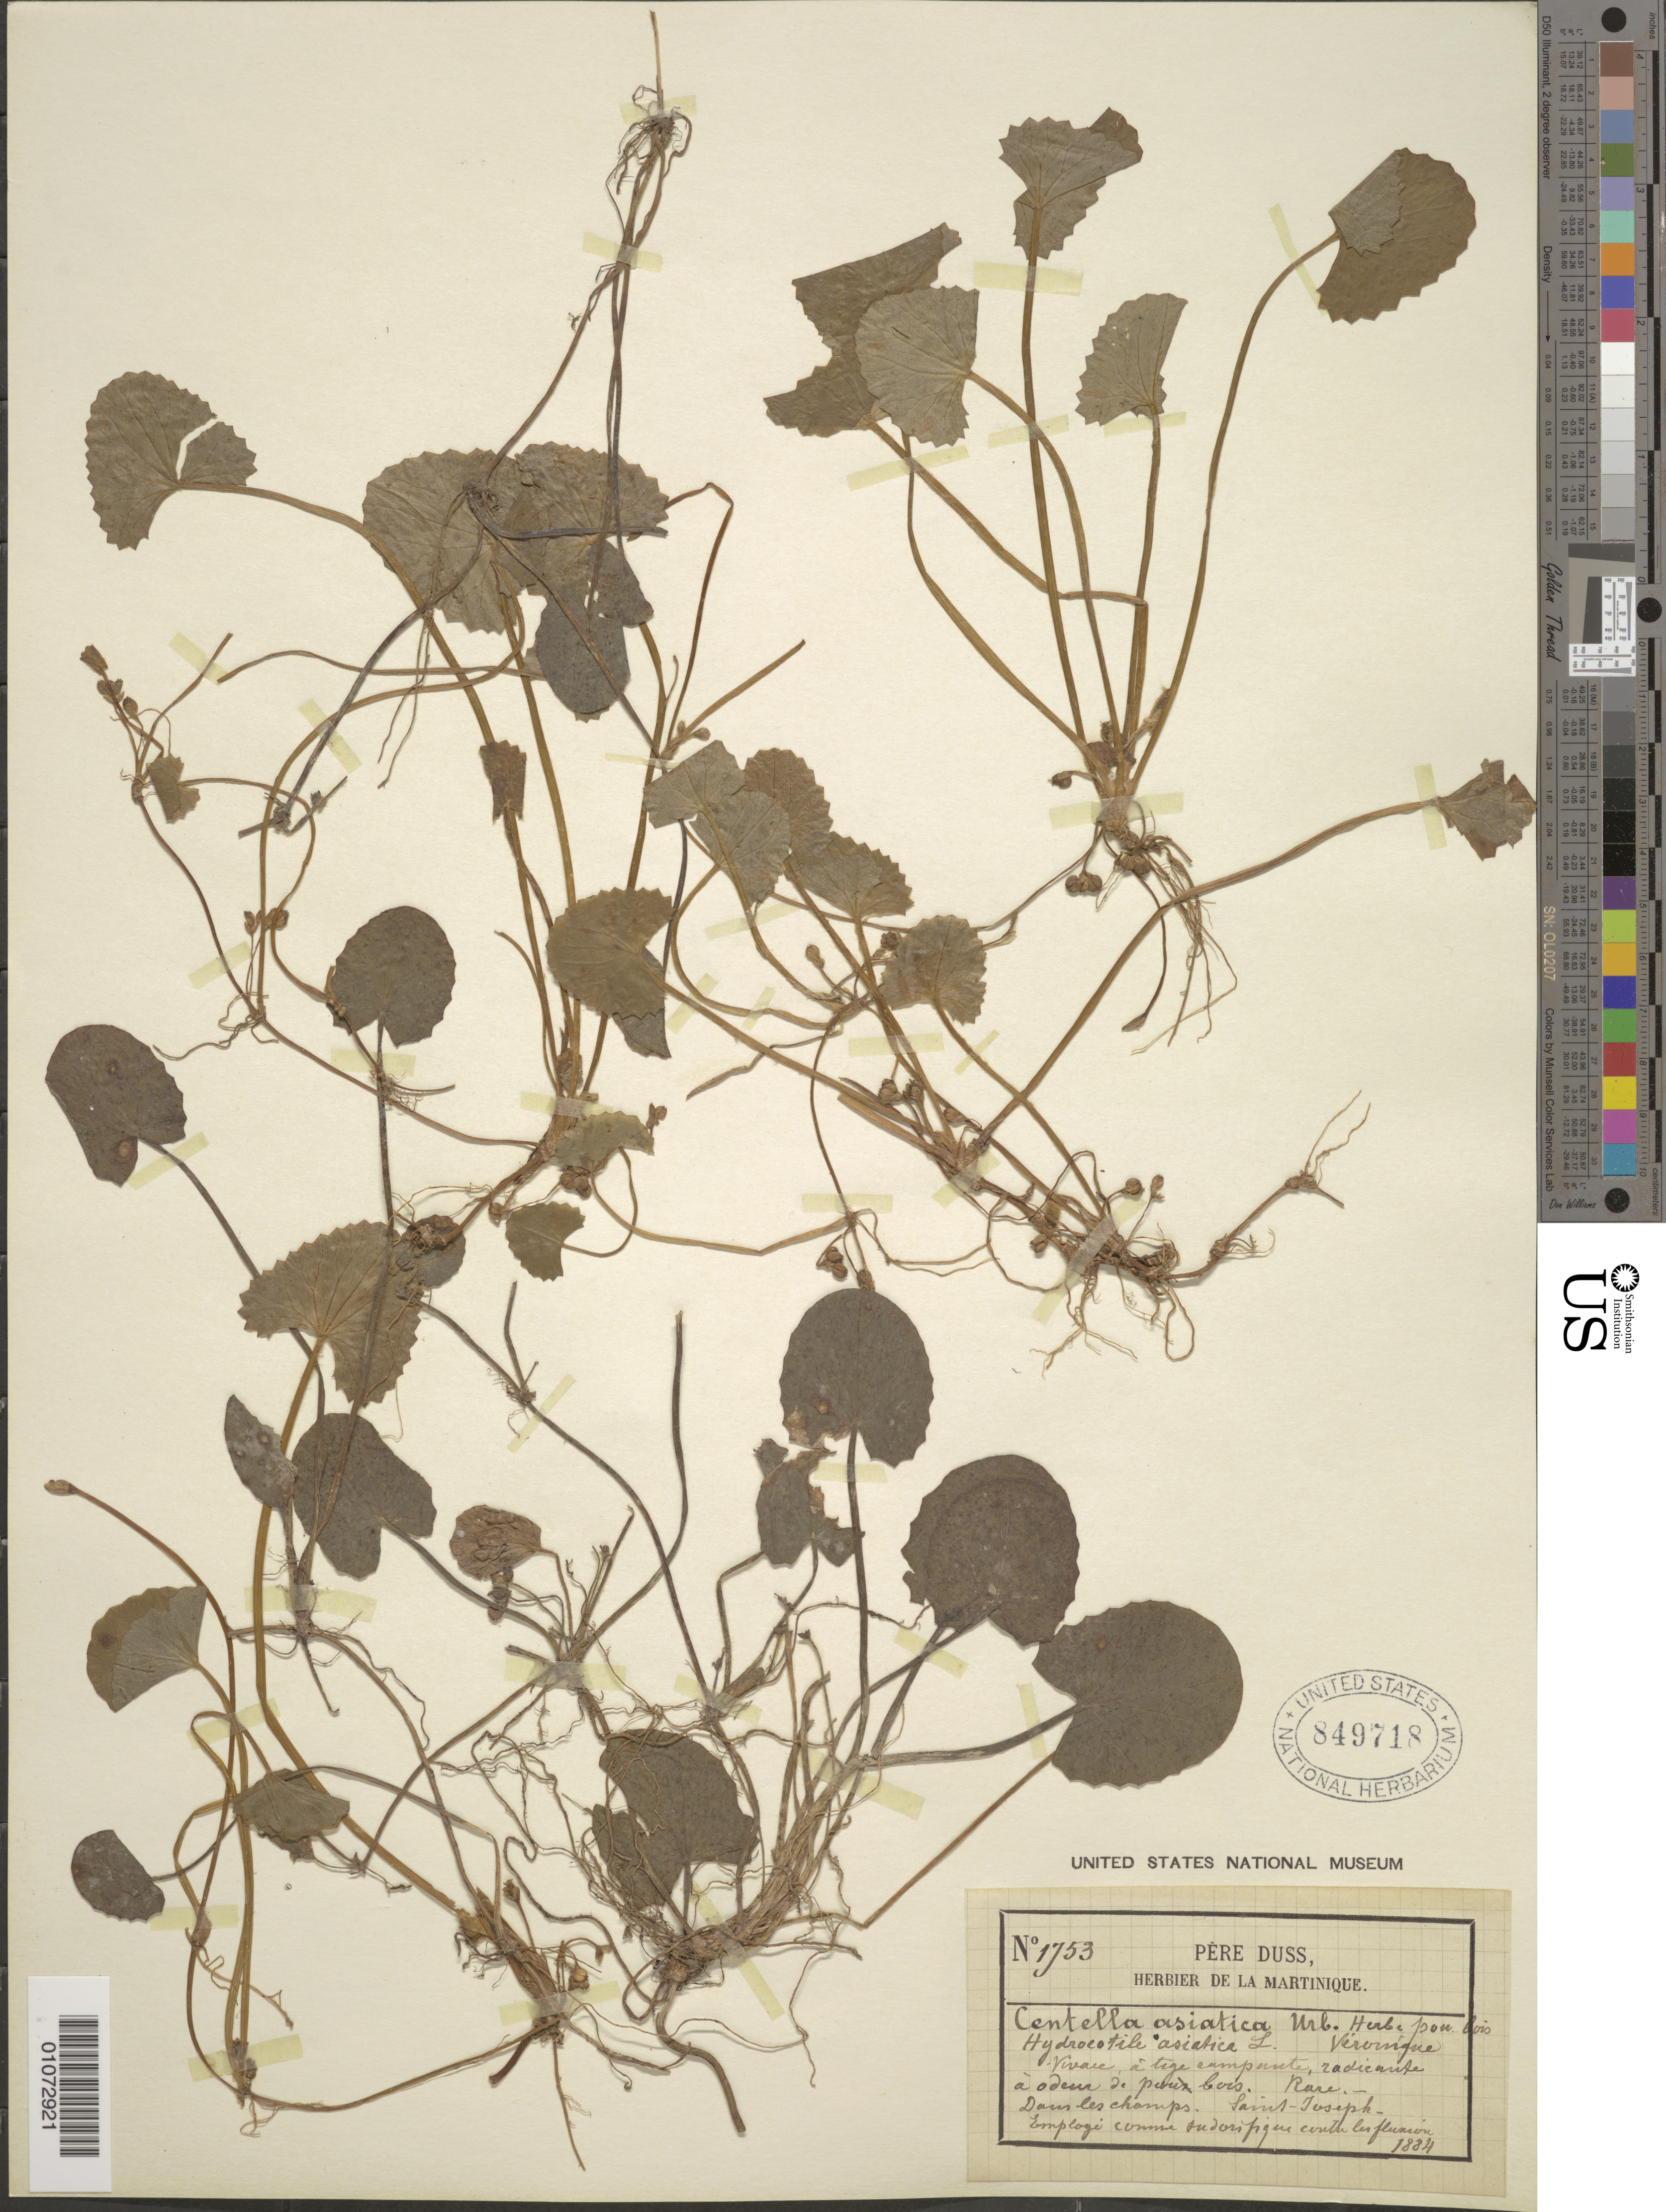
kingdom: Plantae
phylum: Tracheophyta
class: Magnoliopsida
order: Apiales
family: Apiaceae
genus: Centella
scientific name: Centella asiatica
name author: (L.) Urb.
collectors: Père Duss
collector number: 1753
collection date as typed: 01 Jan 1884 to 31 Dec 1884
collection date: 1884-01-01/1884-12-31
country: Martinique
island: Martinique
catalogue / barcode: US 849718